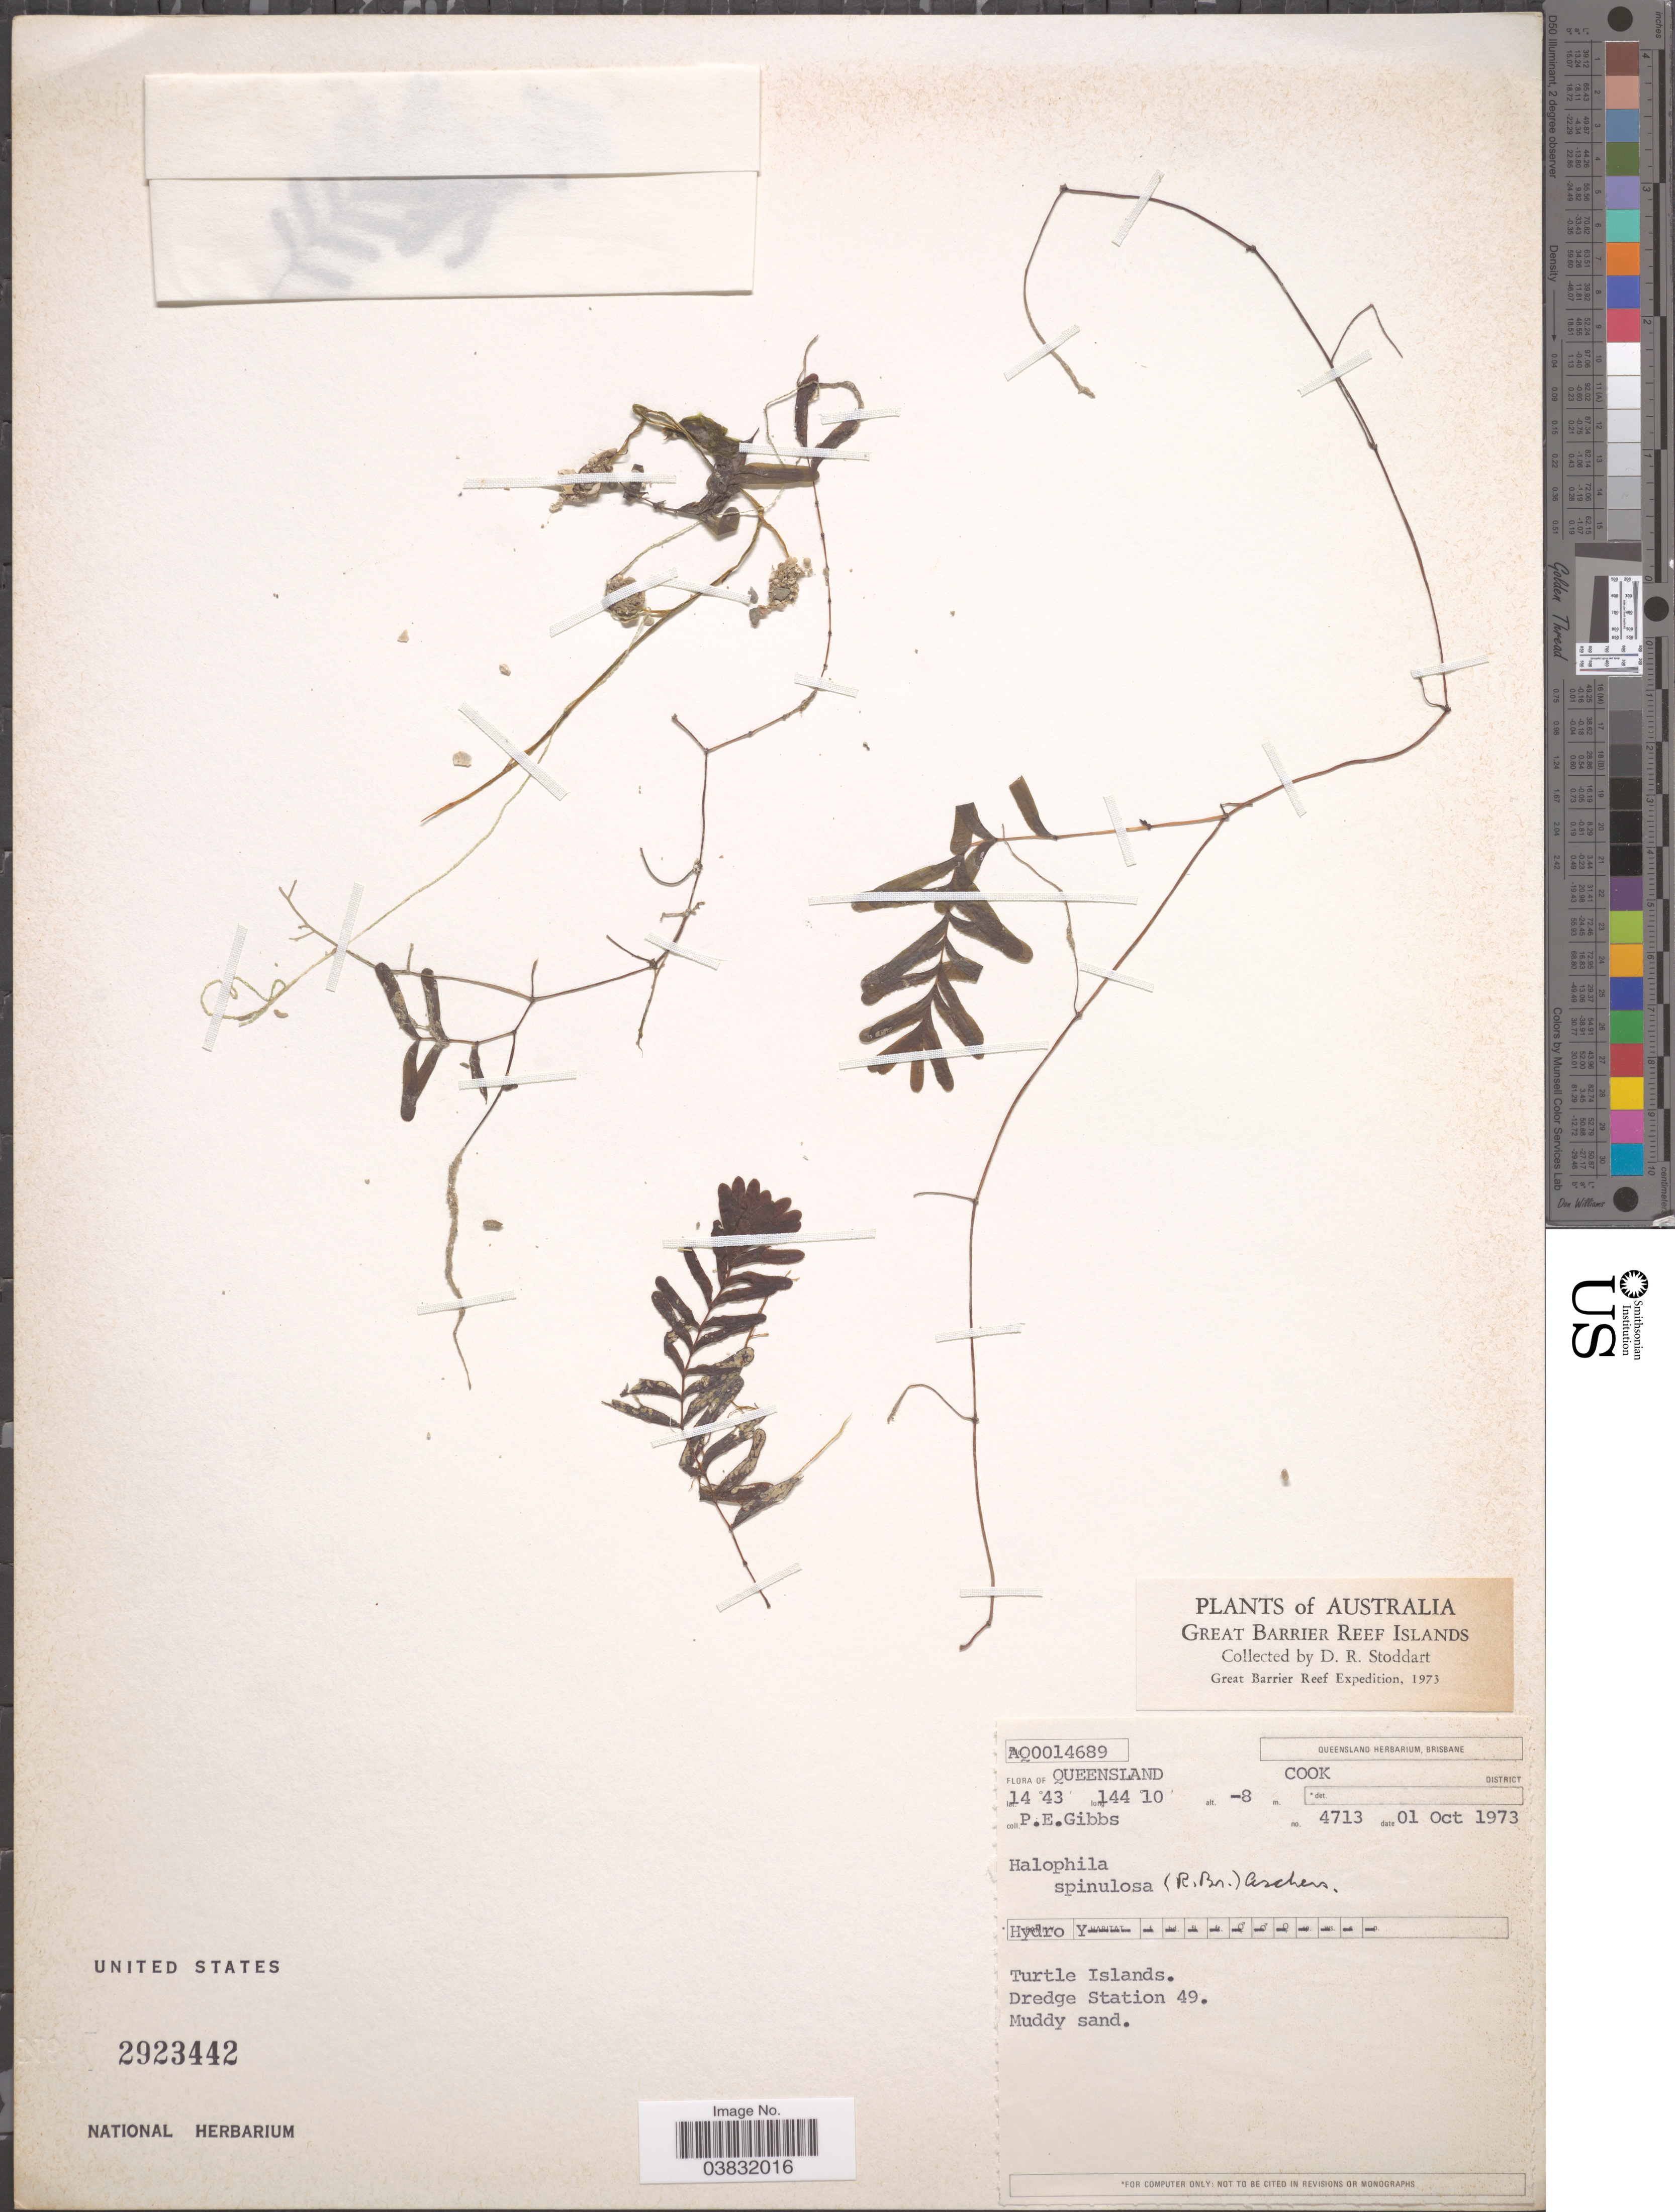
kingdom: Plantae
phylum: Tracheophyta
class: Liliopsida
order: Alismatales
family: Hydrocharitaceae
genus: Halophila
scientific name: Halophila spinulosa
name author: (R. Br.) Asch.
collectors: P. E. Gibbs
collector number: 4713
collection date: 1973-10-01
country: Australia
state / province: Queensland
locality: Great Barrier Reef Islands. Cook District. Turtle Islands. Dredge Station 49.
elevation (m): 8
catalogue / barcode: US 2923442